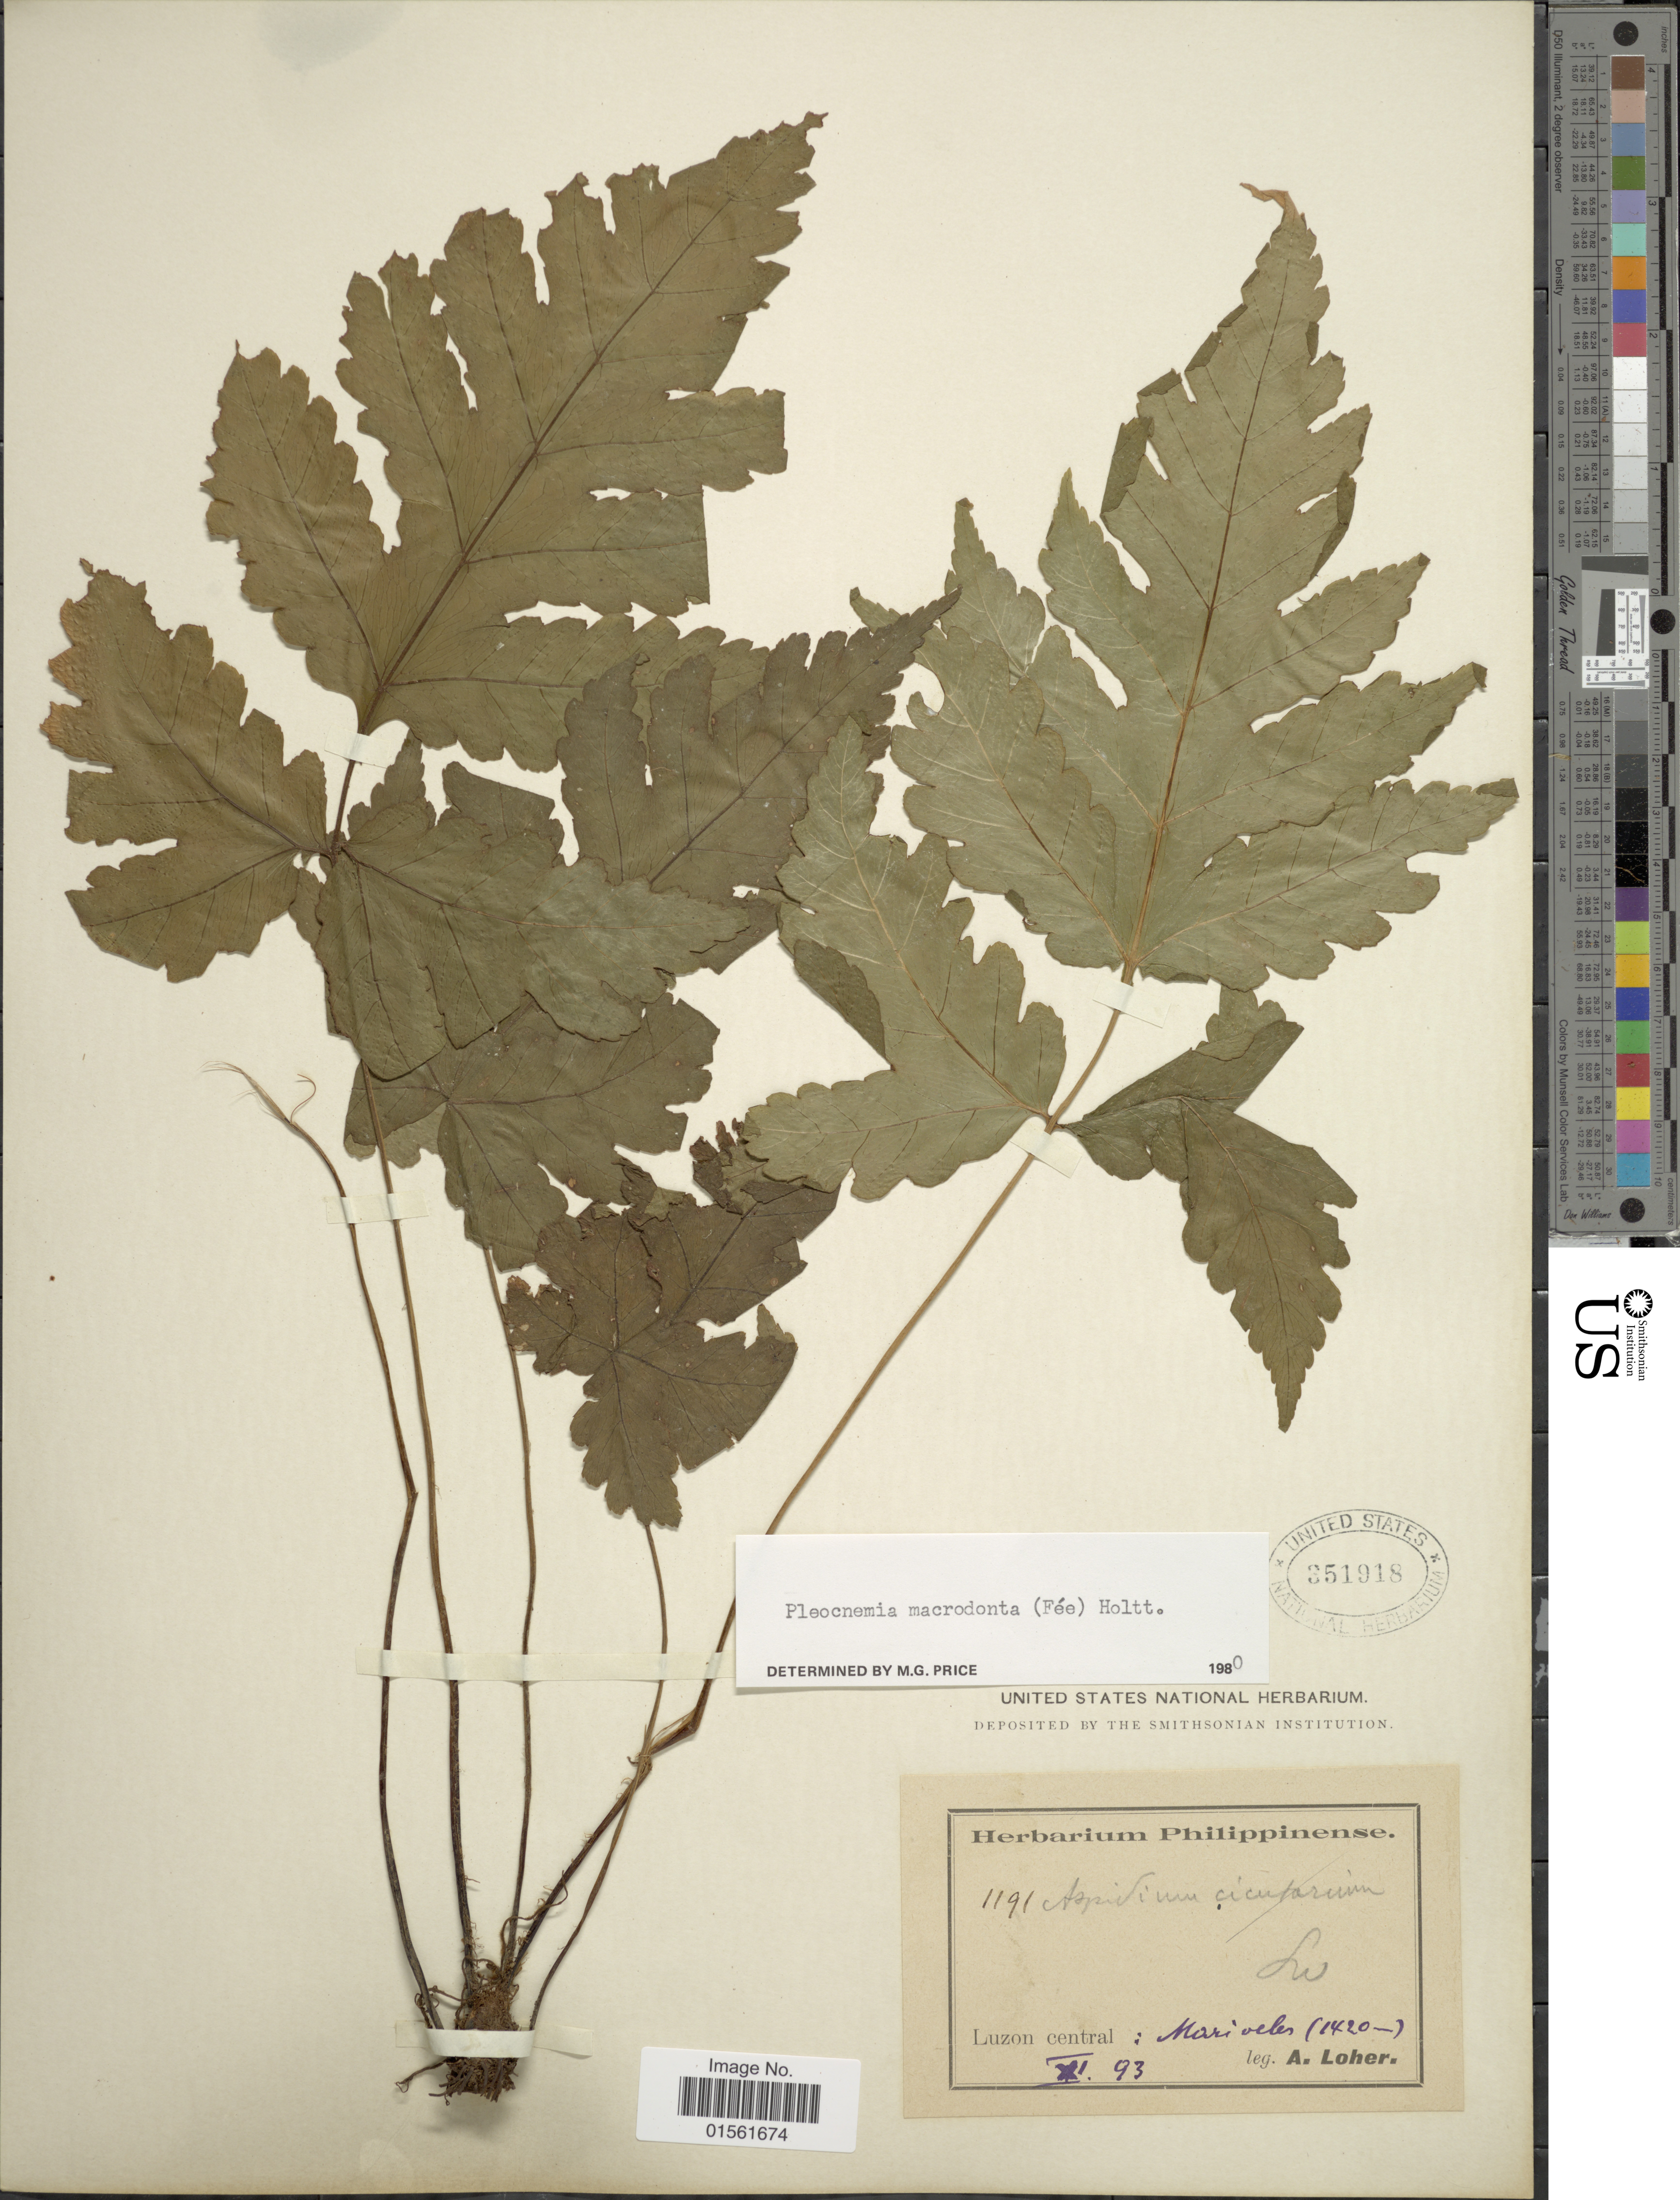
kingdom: Plantae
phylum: Tracheophyta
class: Polypodiopsida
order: Polypodiales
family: Dryopteridaceae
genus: Pleocnemia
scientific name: Pleocnemia macrodonta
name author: (C. Presl ex Fée) Holttum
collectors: A. Loher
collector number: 1191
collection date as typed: Transcribed d/m/y: /11/93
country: Philippines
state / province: Central Luzon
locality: Luzon central: Mariveles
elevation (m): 1420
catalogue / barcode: US 351918